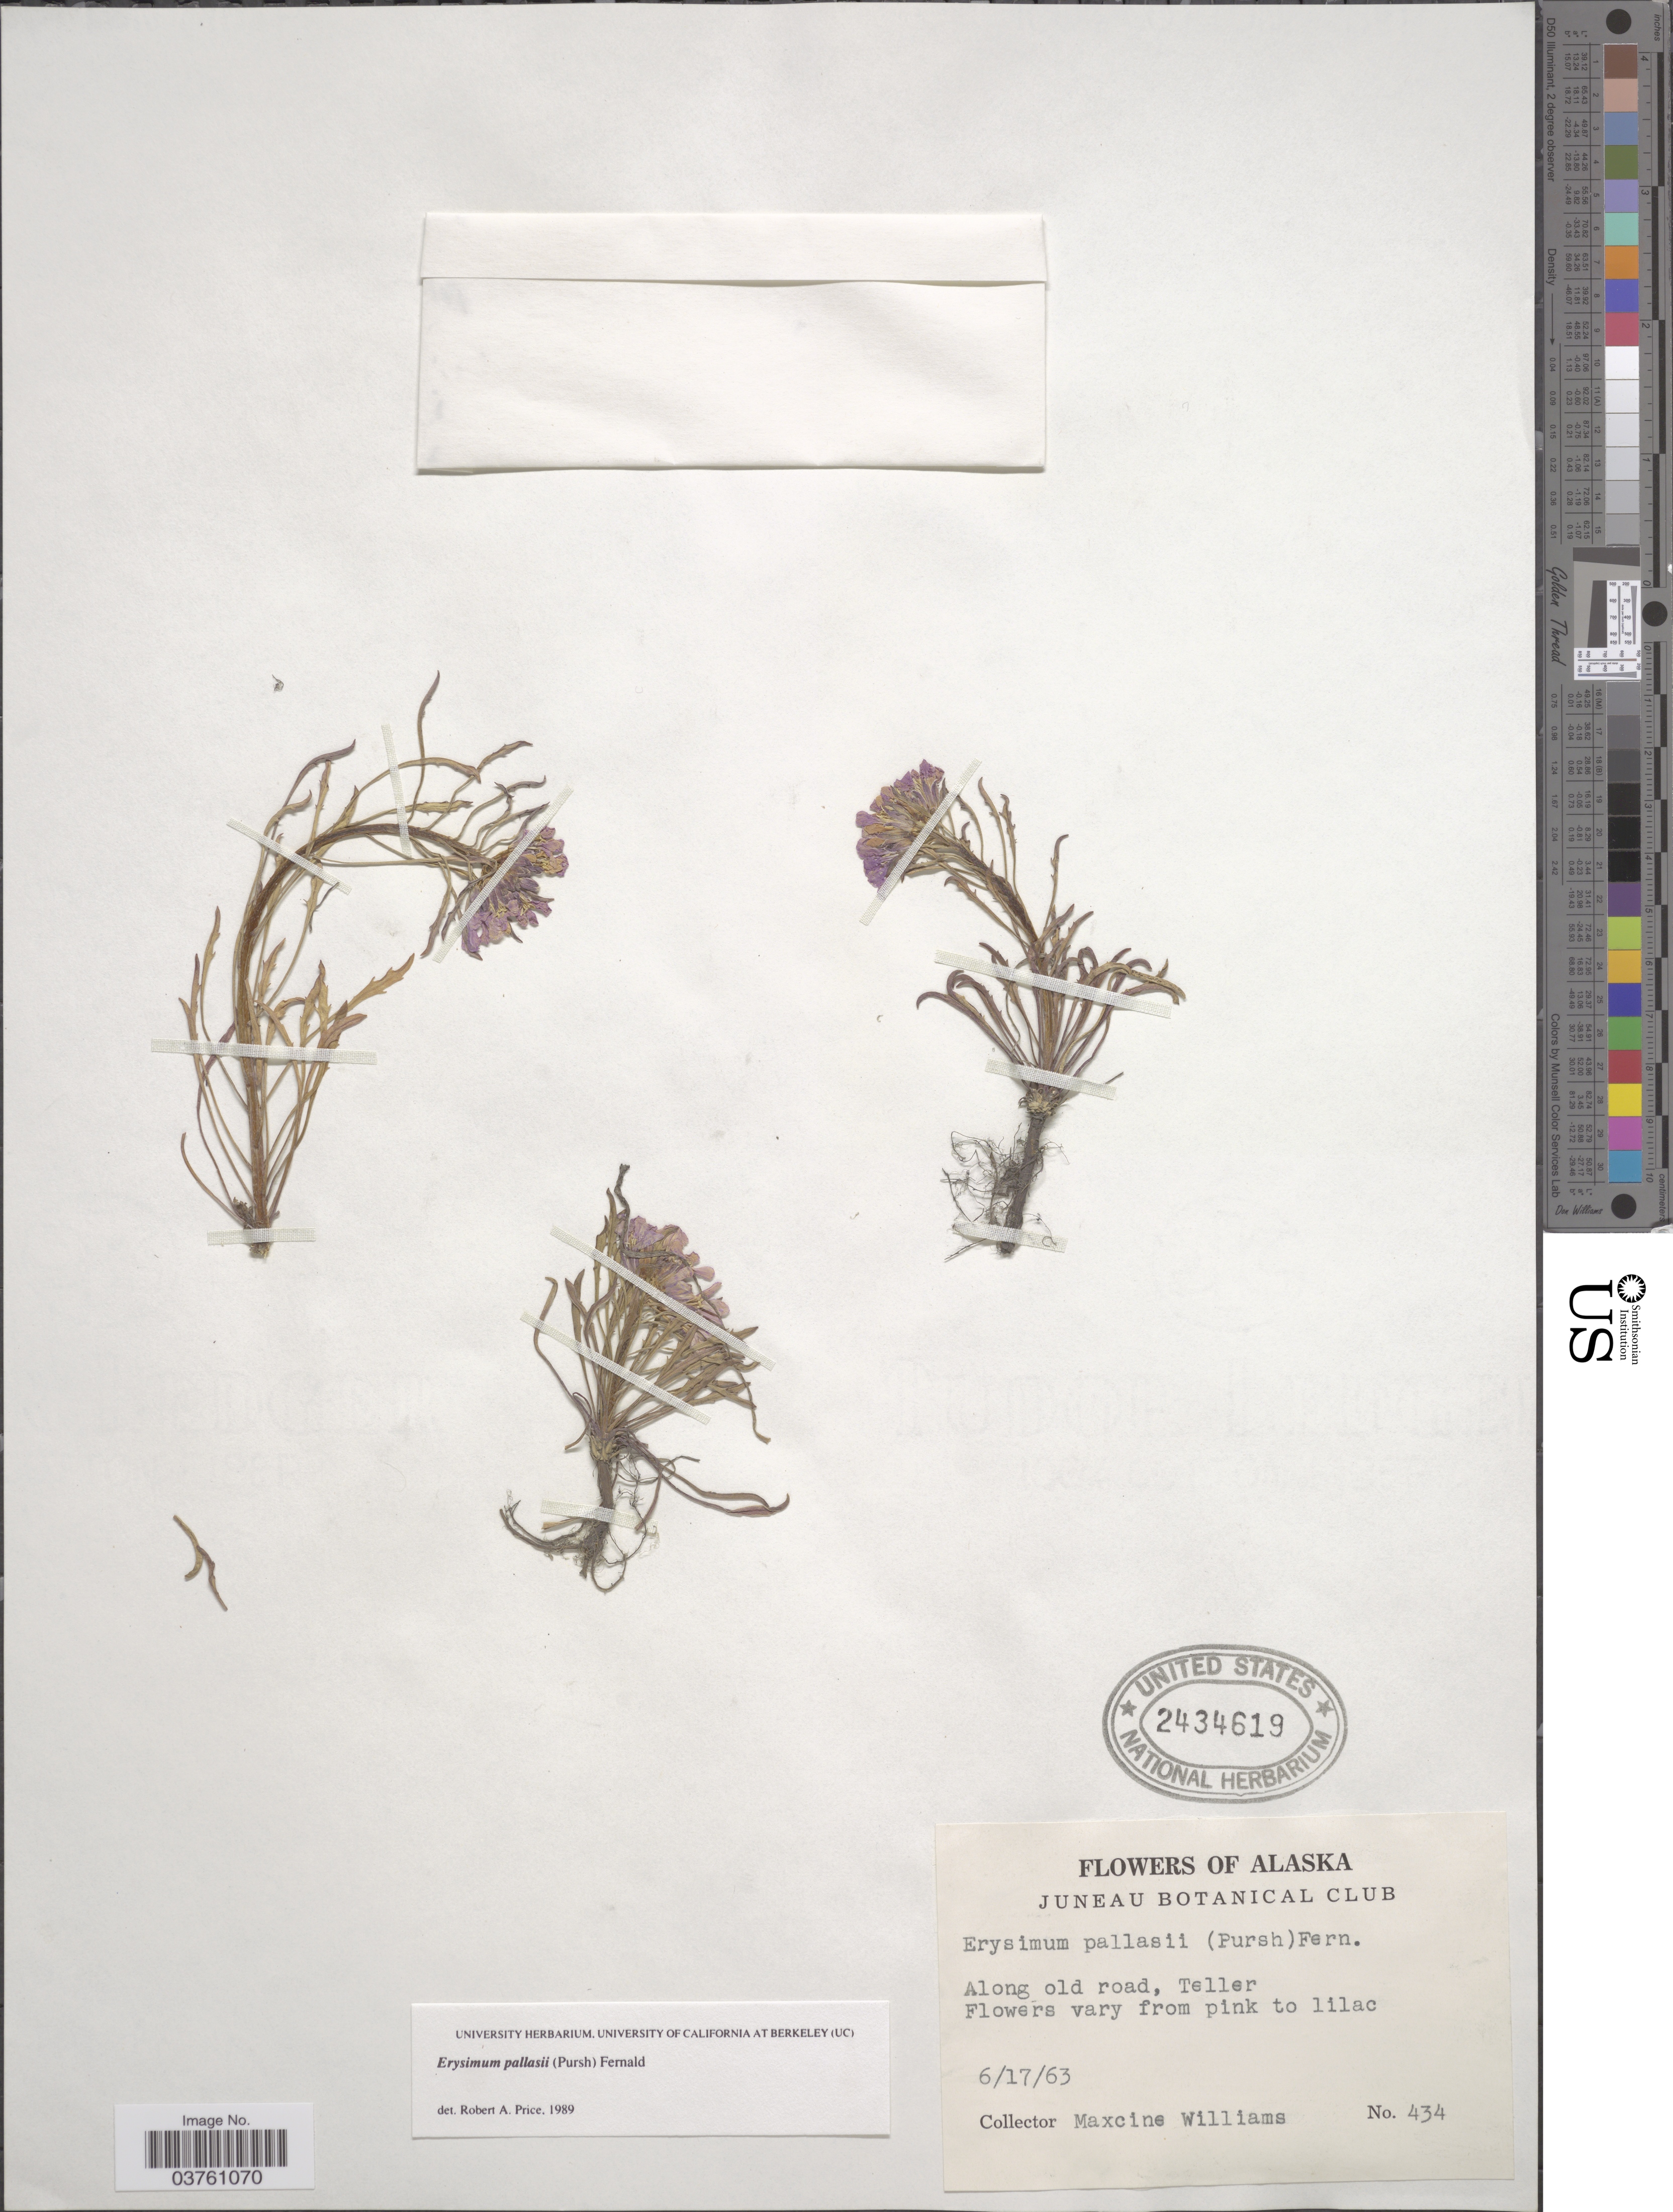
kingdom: Plantae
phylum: Tracheophyta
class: Magnoliopsida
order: Brassicales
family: Brassicaceae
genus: Erysimum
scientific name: Erysimum pallasii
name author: (Pursh) Fernald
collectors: Mr. Williams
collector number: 434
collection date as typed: Transcribed d/m/y: 17/6/63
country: United States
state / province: Alaska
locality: Along old road, Teller.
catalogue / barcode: US 2434619